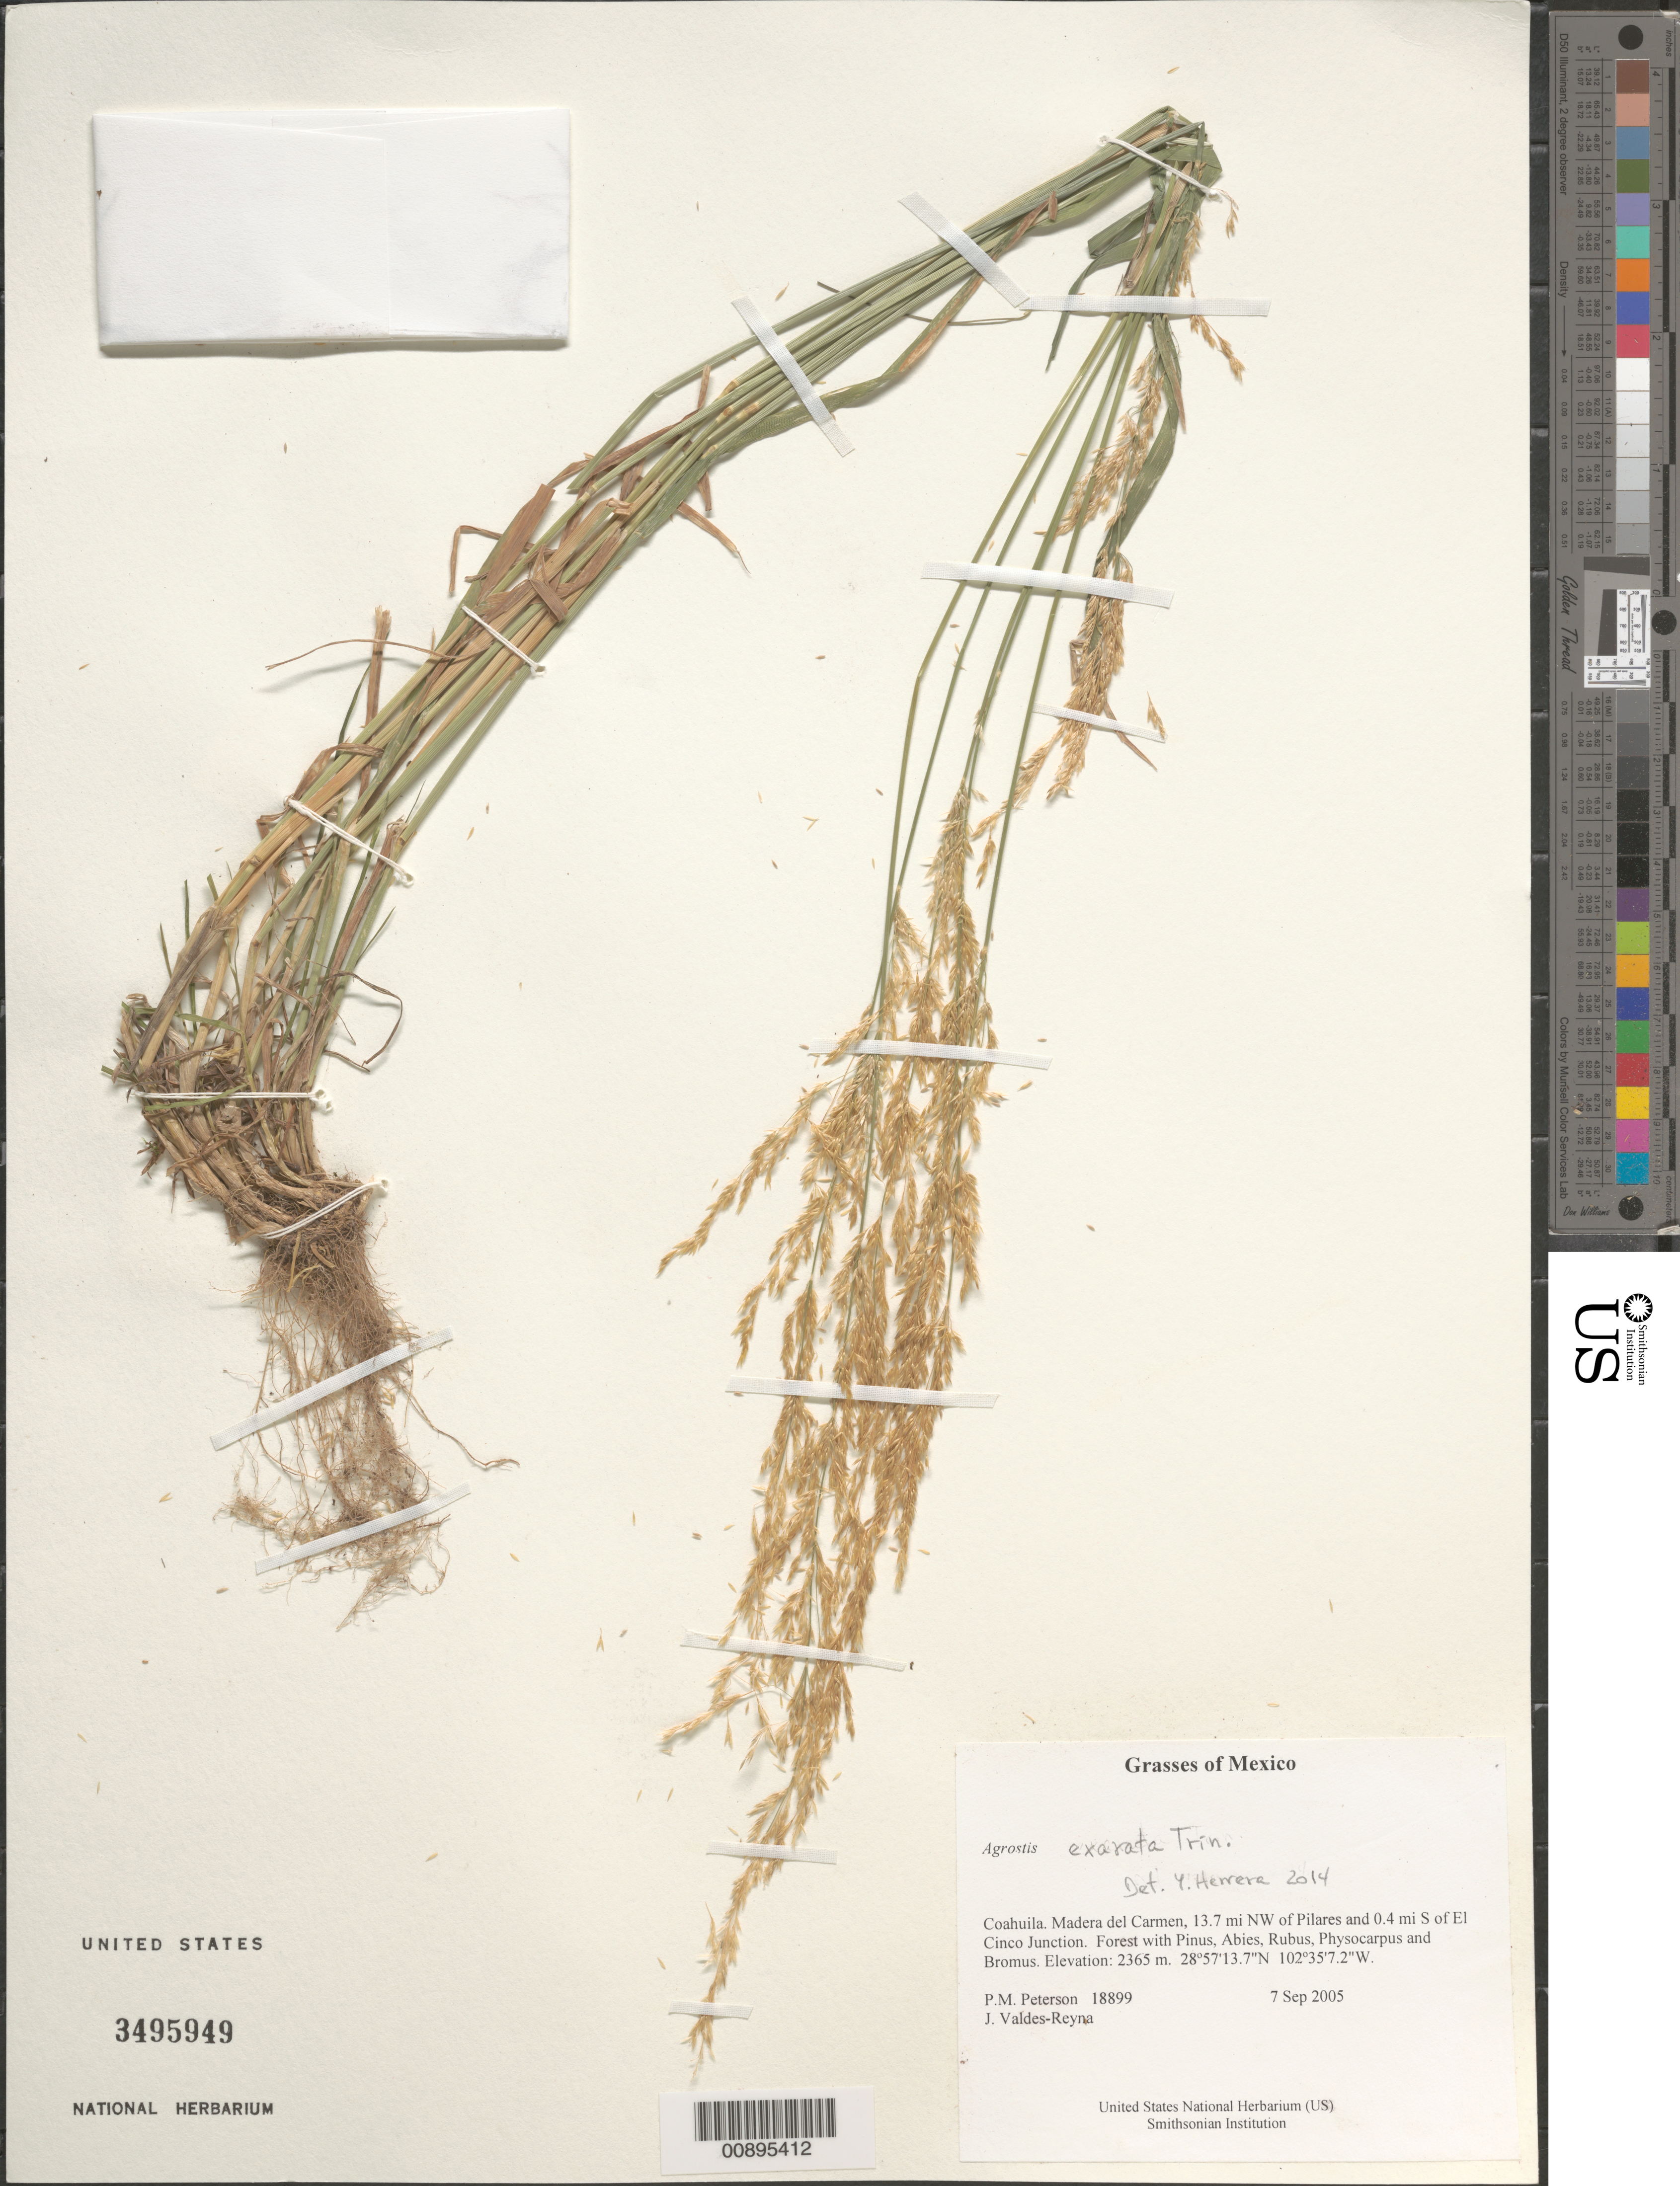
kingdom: Plantae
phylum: Tracheophyta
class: Liliopsida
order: Poales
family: Poaceae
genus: Agrostis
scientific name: Agrostis sp.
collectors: P. M. Peterson & J. Valdés-Reyna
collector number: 18899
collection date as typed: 07 Sep 2005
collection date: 2005-09-07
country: Mexico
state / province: Coahuila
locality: Madera del Carmen, 13.7 mi NW of Pilares and 0.4 mi S of El Cinco Junction. Forest with Pinus, Abies, Rubus, Physocarpus and Bromus.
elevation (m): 2365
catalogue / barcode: US 3495949